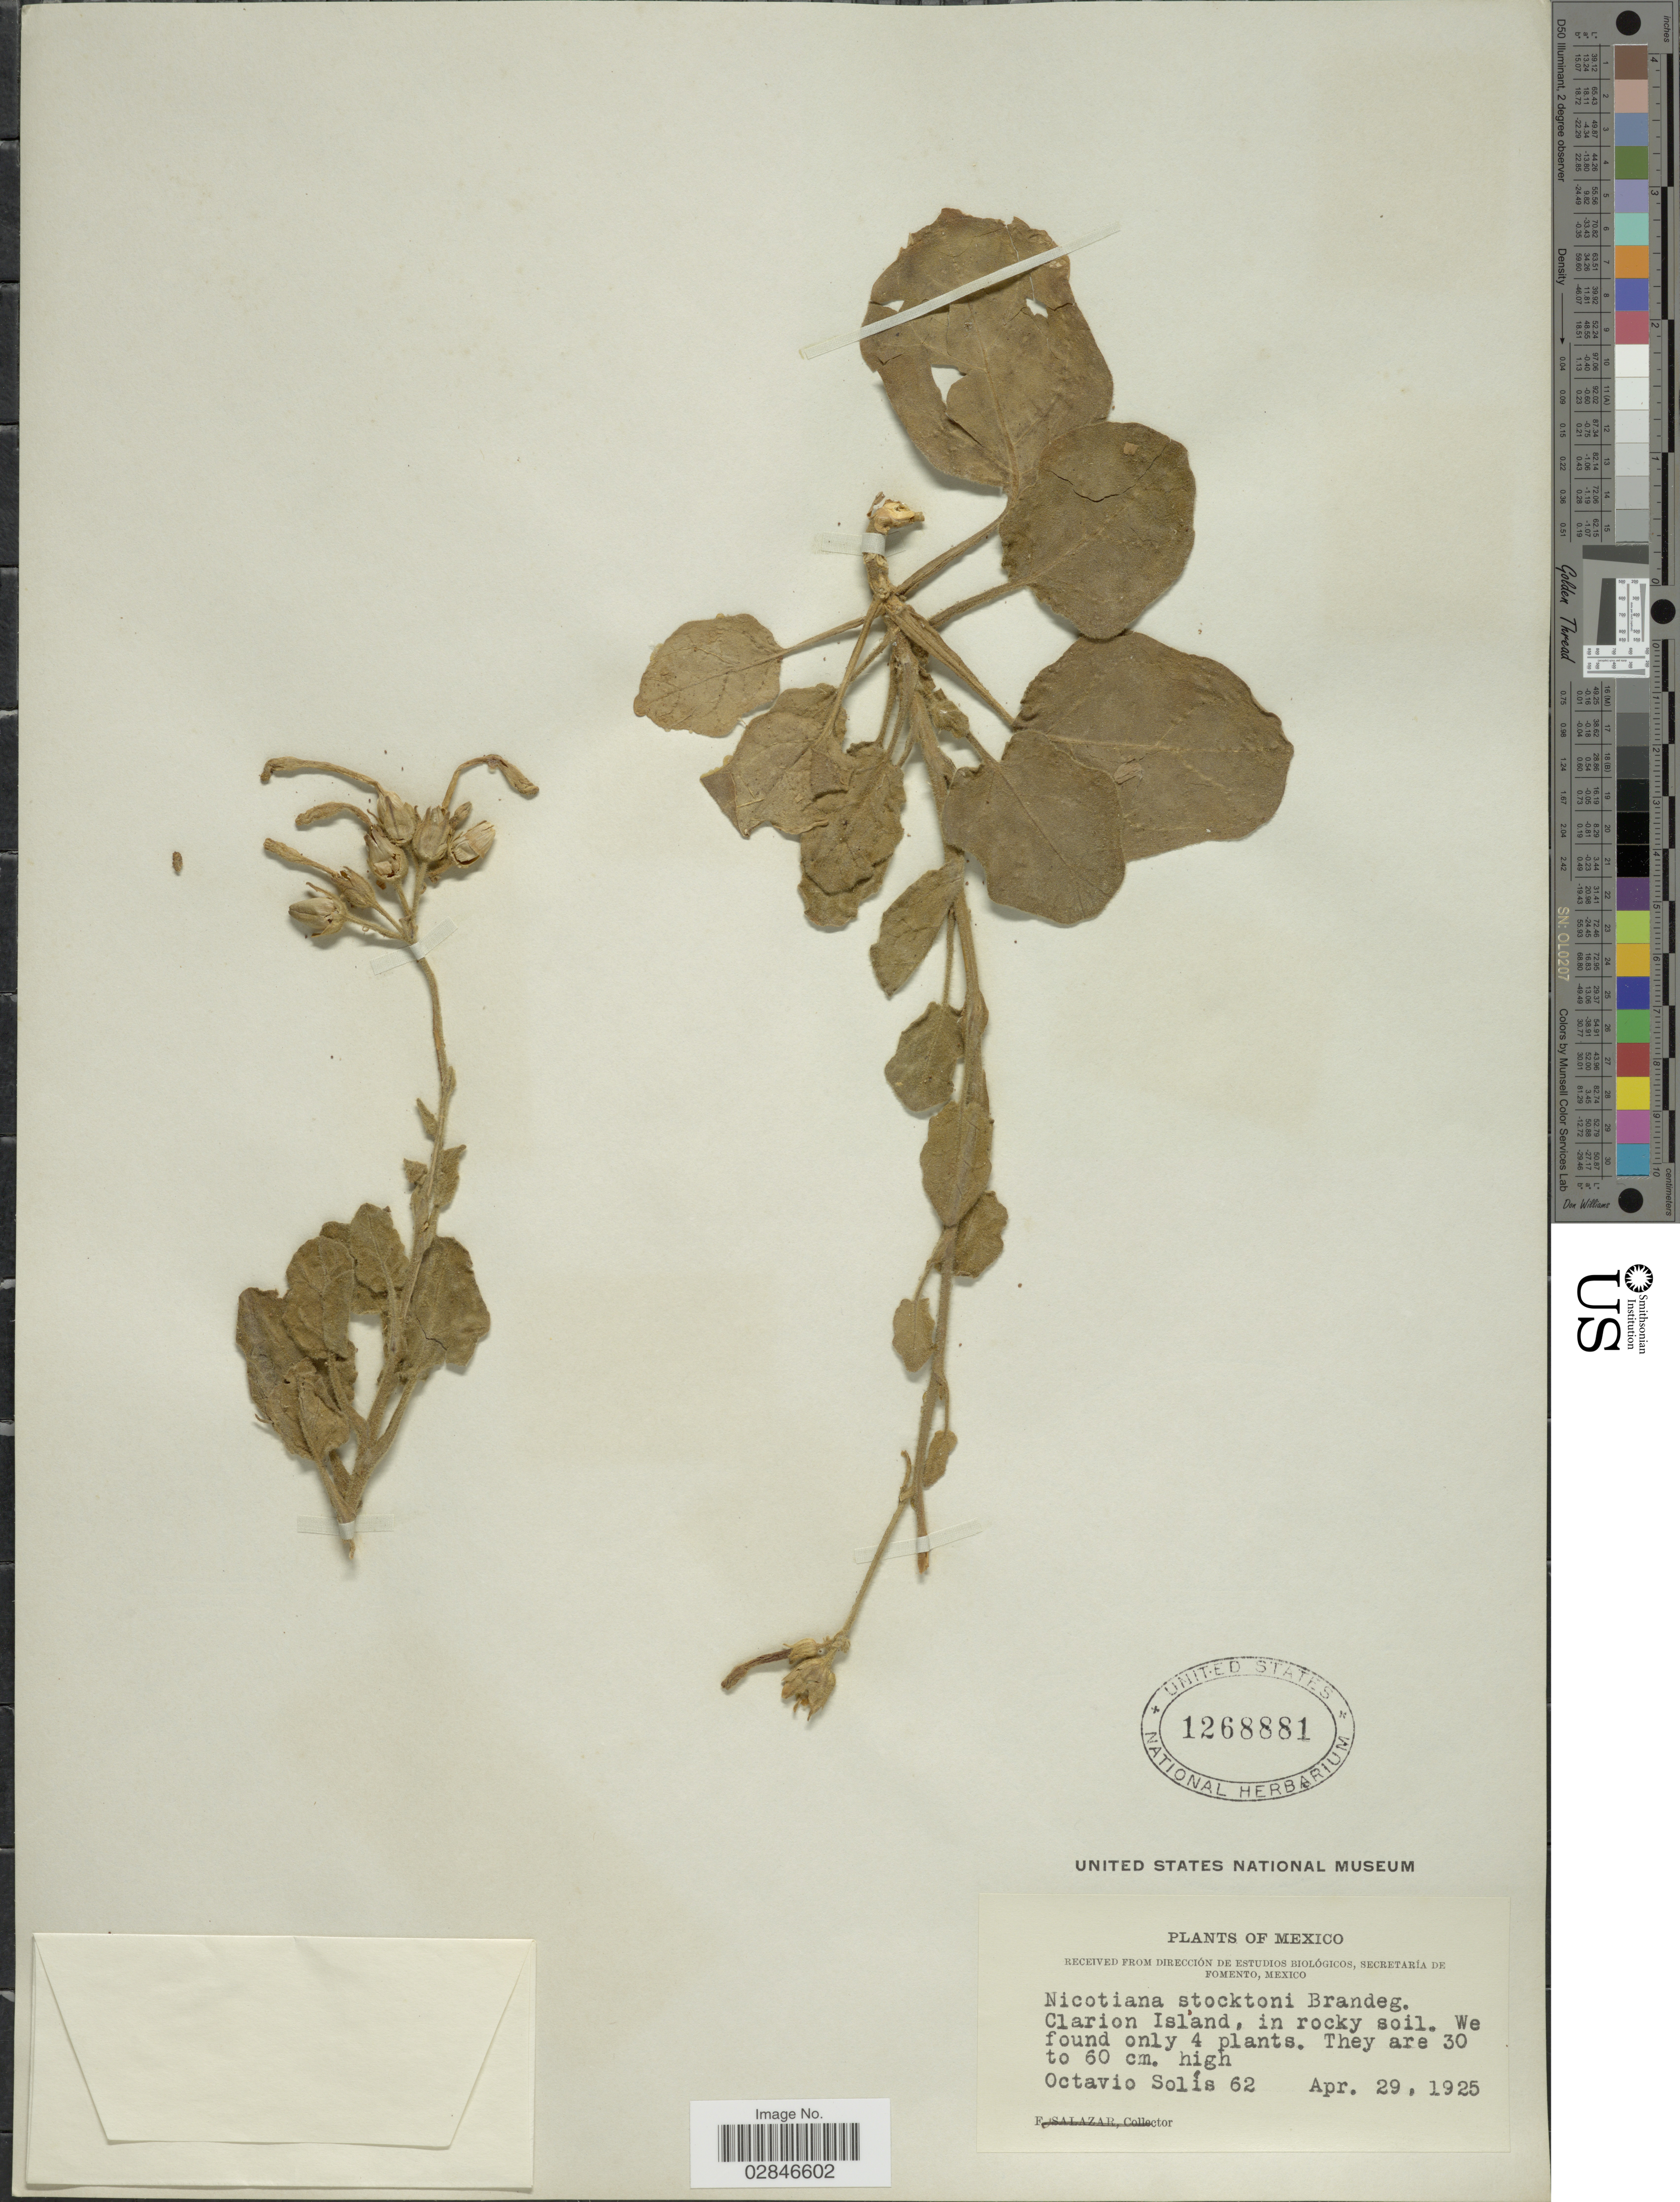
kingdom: Plantae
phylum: Tracheophyta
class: Magnoliopsida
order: Solanales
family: Solanaceae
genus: Nicotiana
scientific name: Nicotiana stocktoni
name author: Brandegee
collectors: O. Solis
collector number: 62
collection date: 1925-04-29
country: Mexico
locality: Clarion Island.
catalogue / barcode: US 1268881